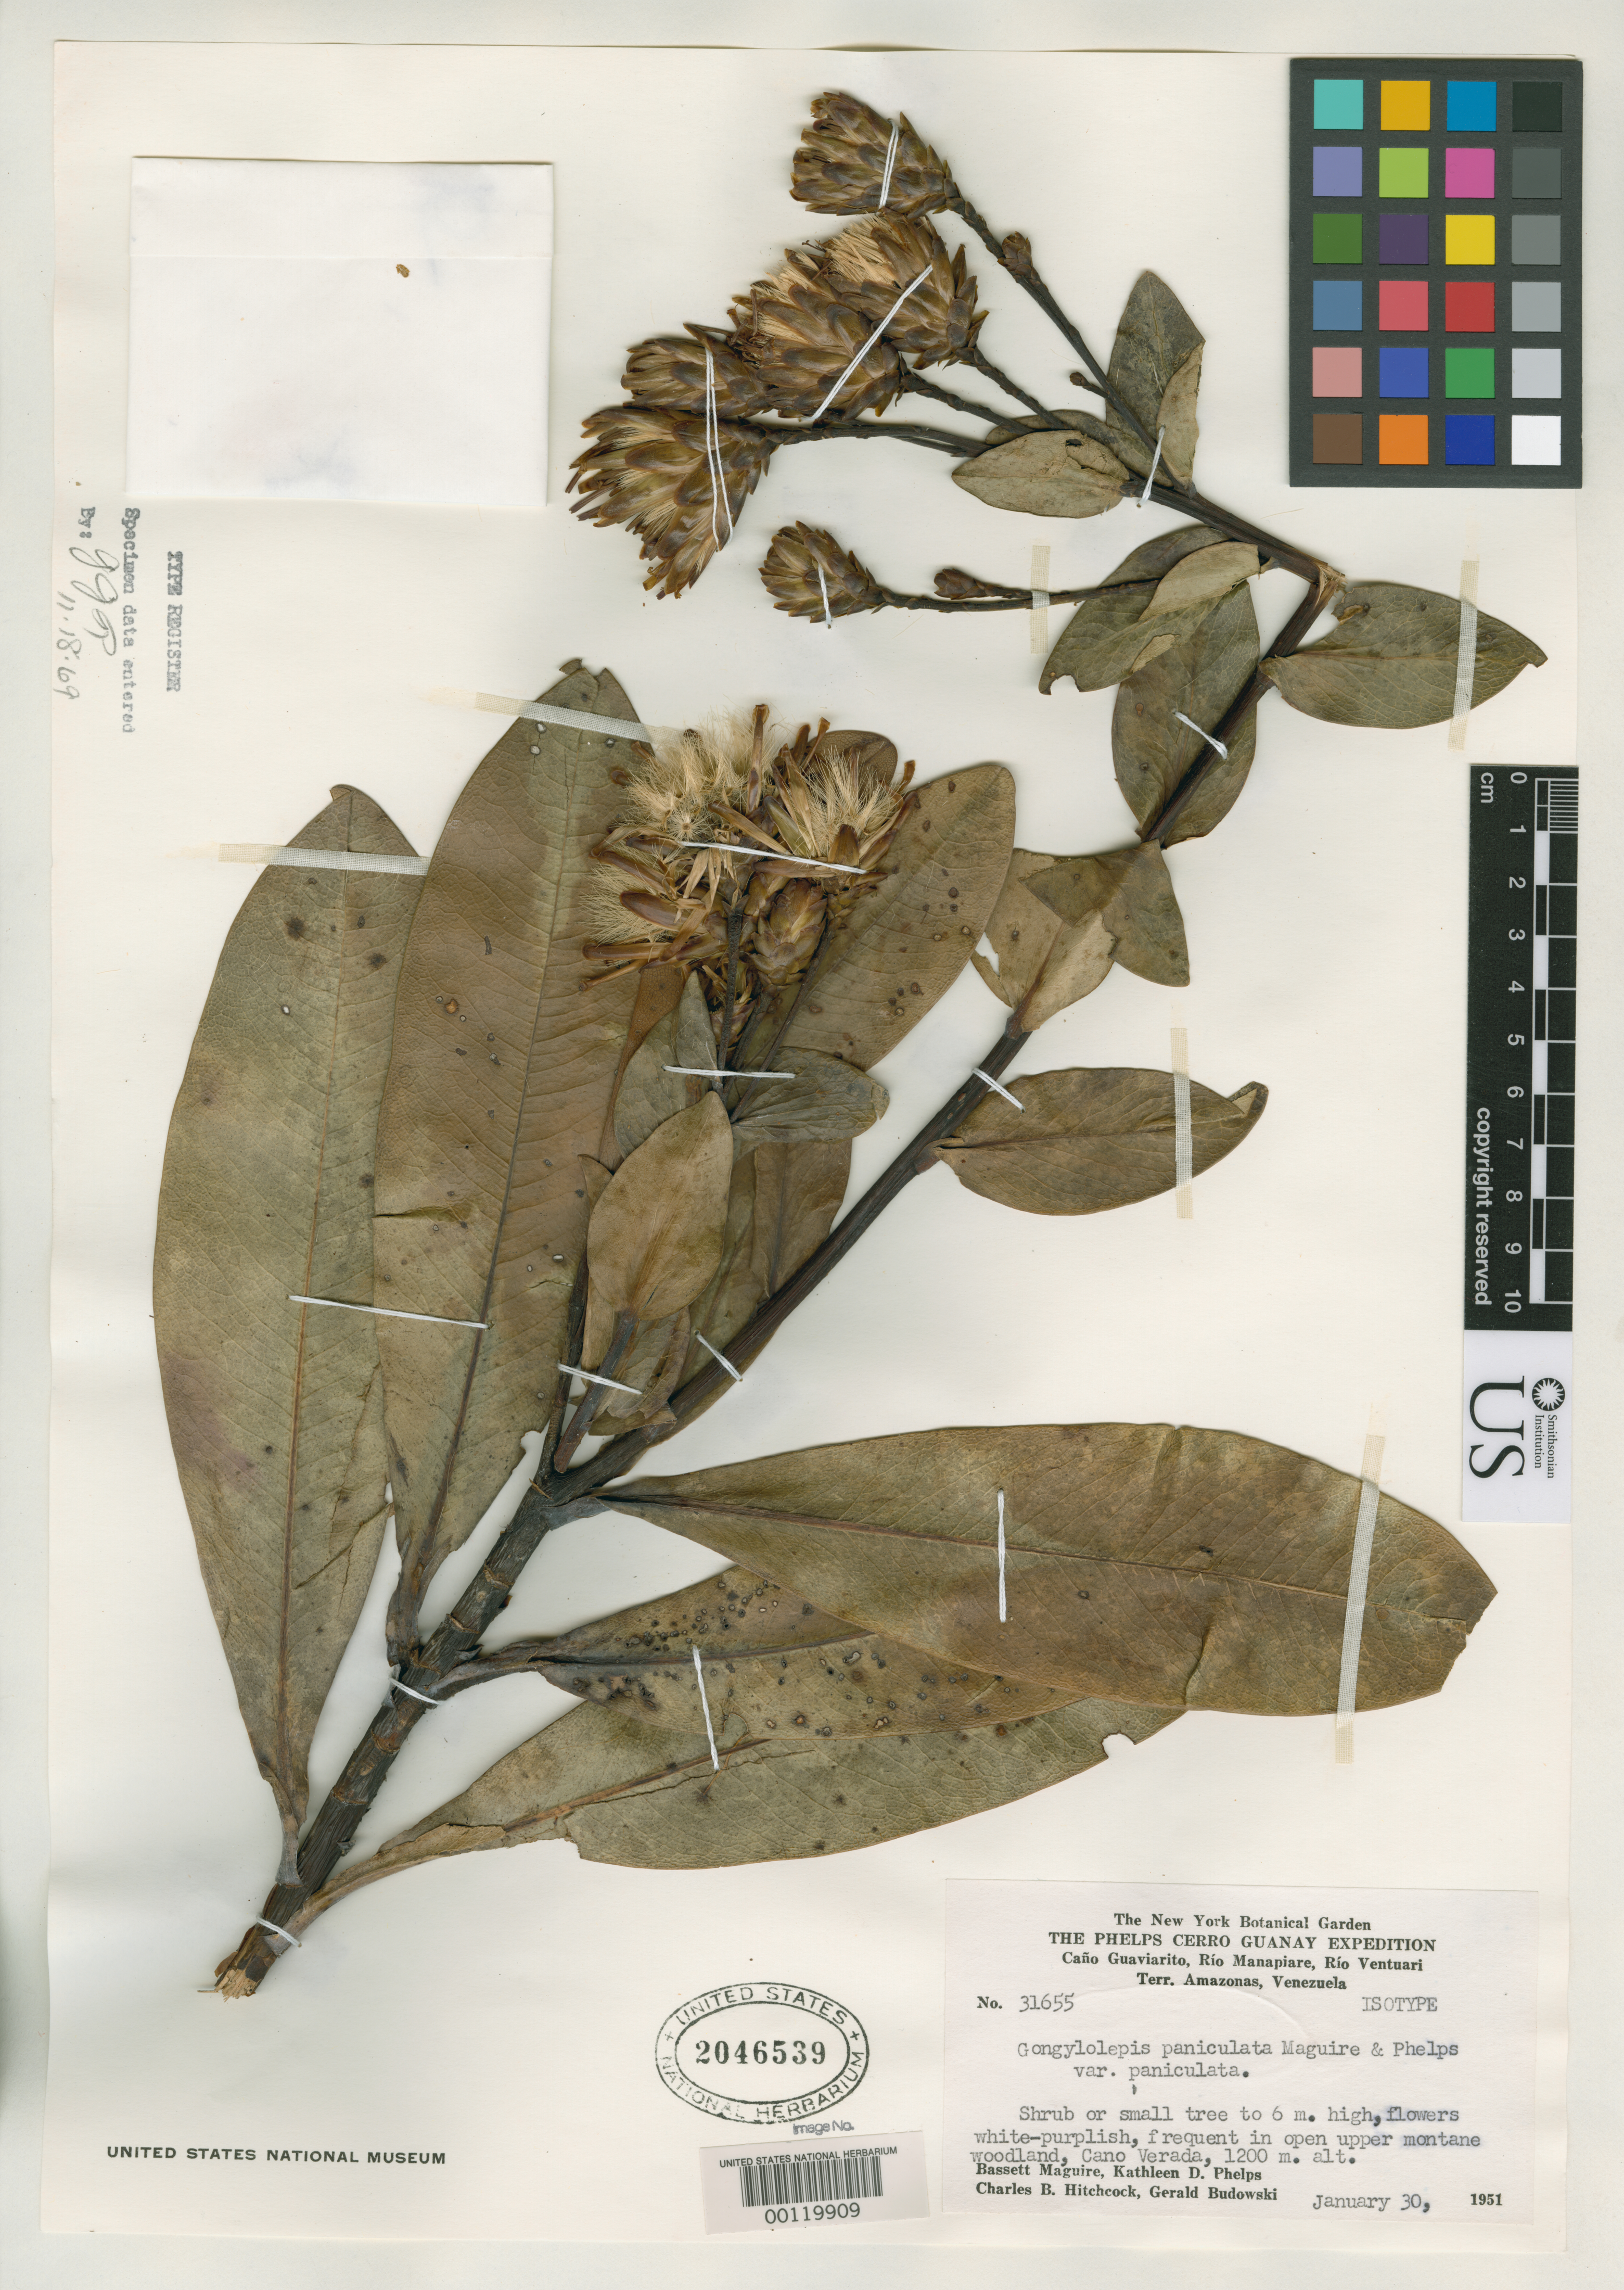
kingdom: Plantae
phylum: Tracheophyta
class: Magnoliopsida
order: Asterales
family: Asteraceae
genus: Gongylolepis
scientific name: Gongylolepis paniculata var. paniculata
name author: Maguire & K.D. Phelps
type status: Isotype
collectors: B. Maguire, K. D. Phelps, C. B. Hitchcock & G. Budowski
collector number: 31655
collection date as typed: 30 Jan 1951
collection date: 1951-01-30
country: Venezuela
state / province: Amazonas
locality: Cano Verada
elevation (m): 1200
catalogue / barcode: US 2046539